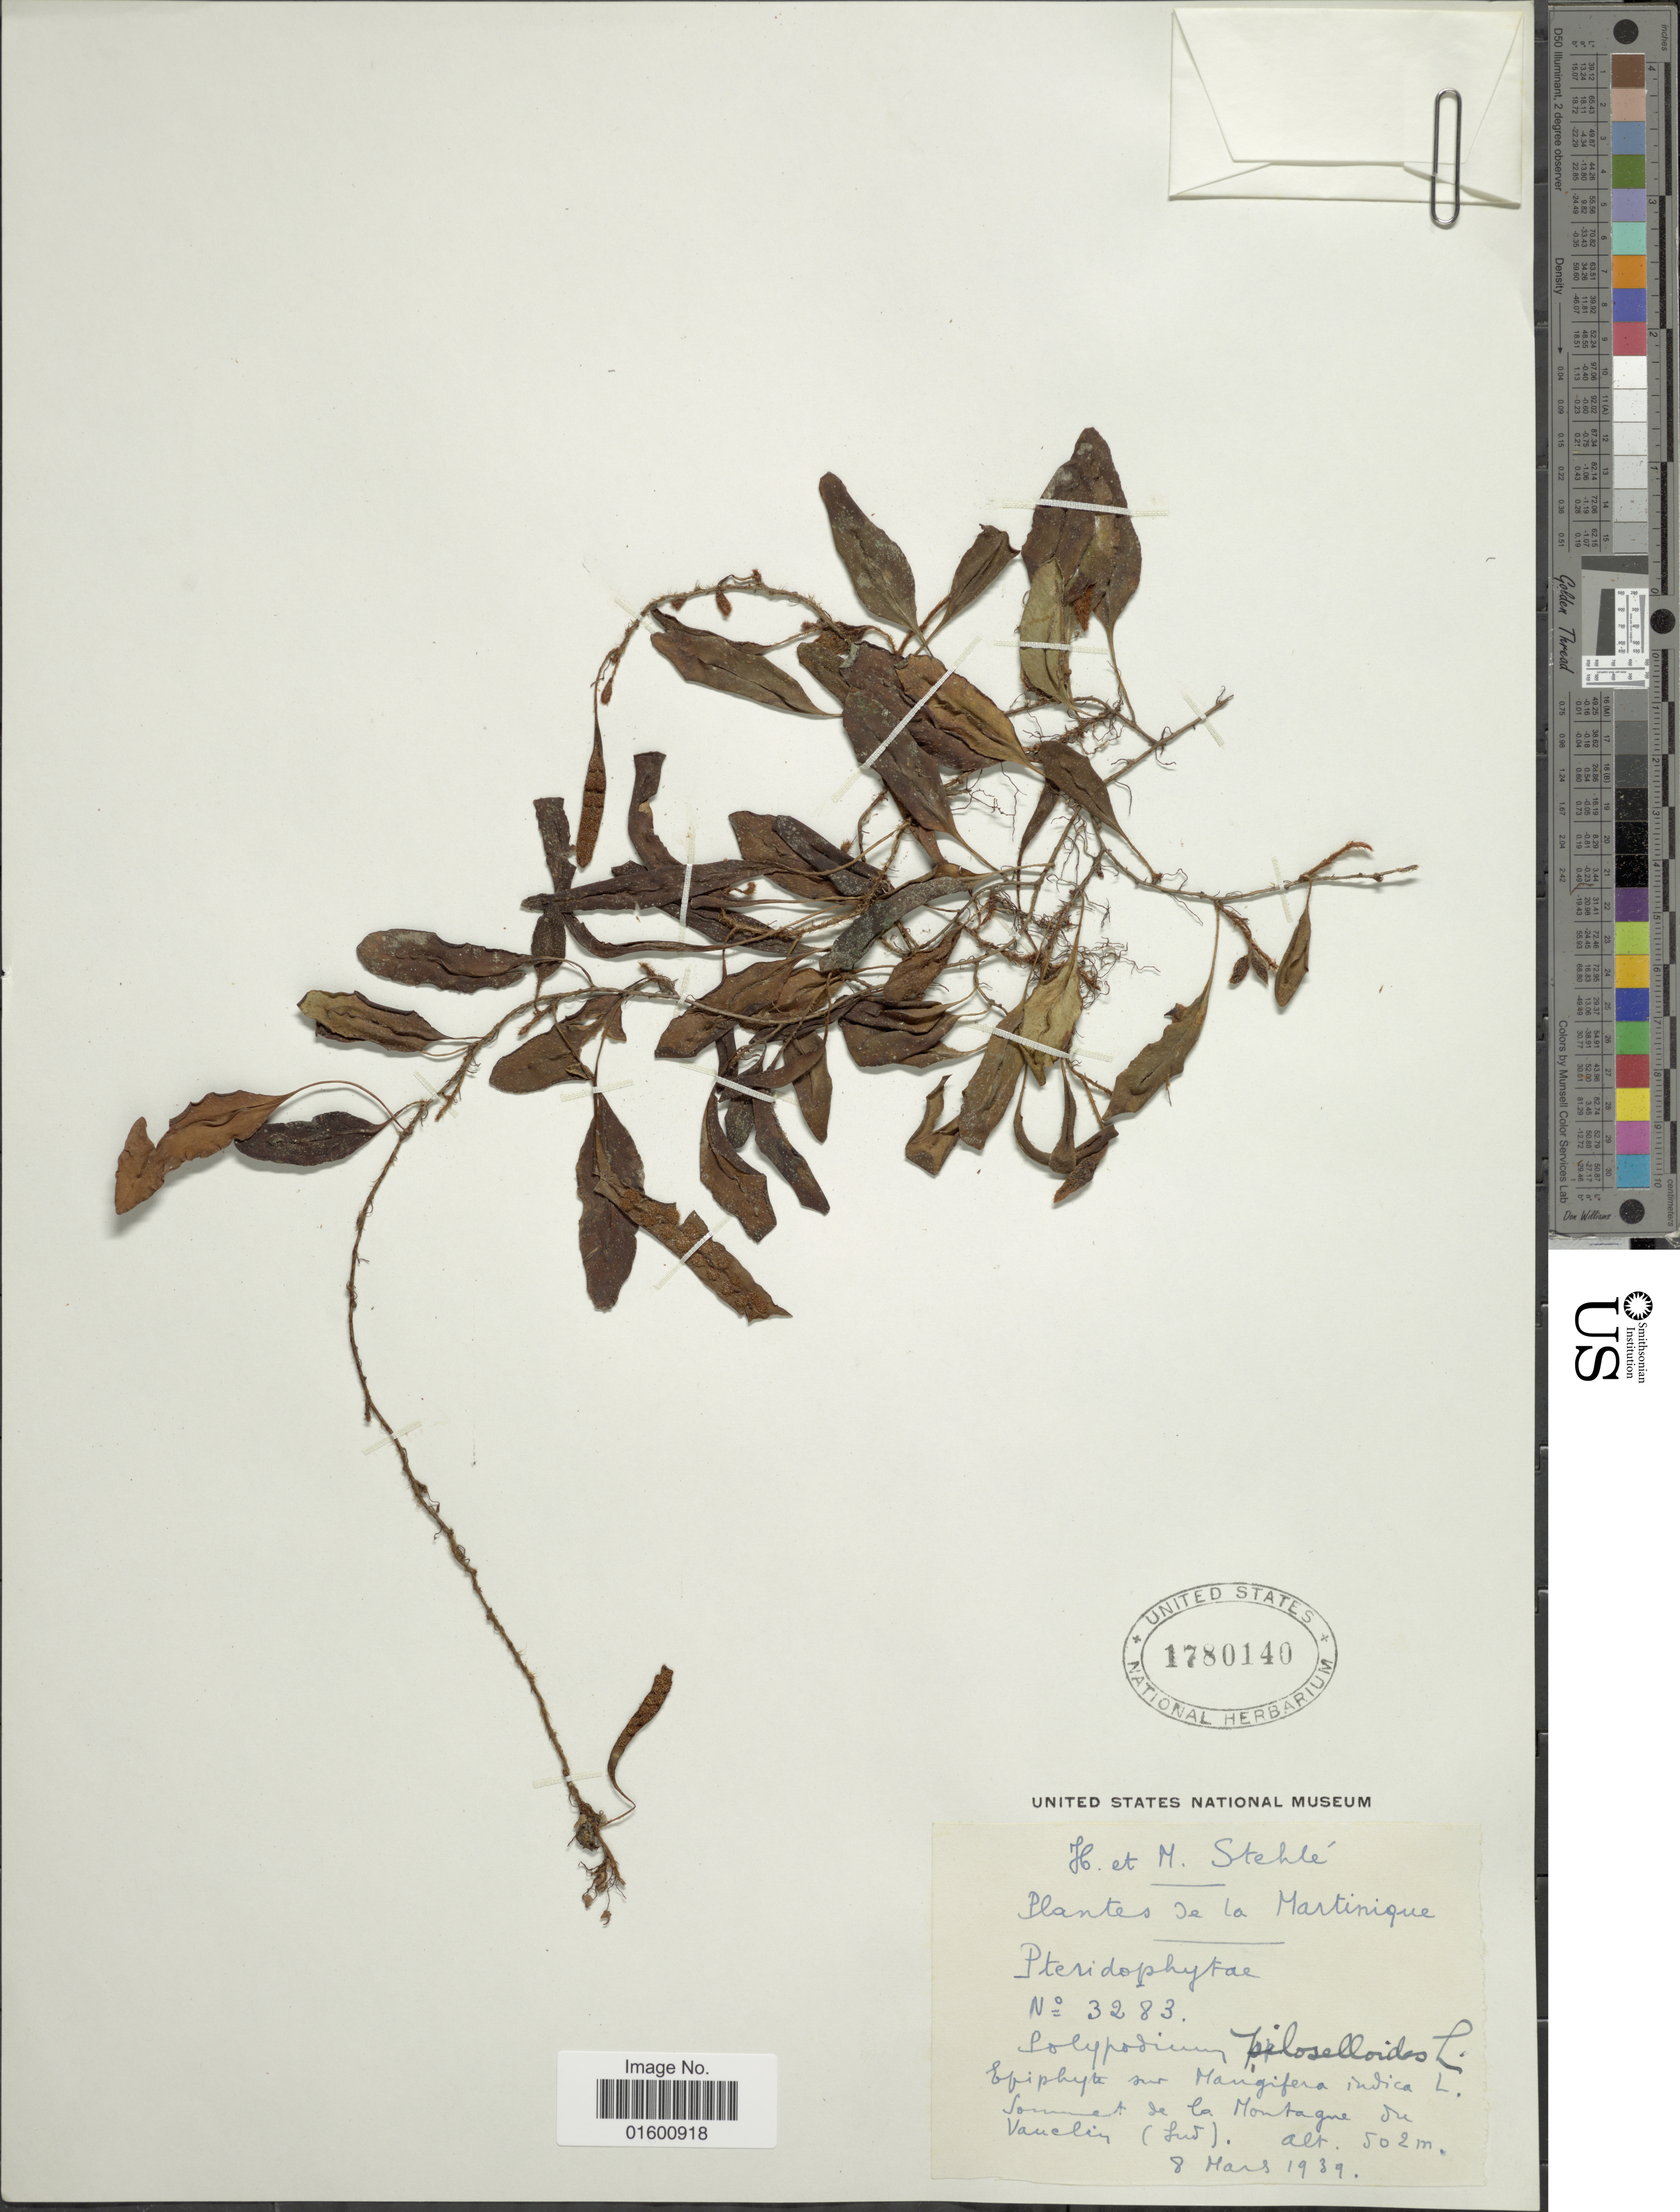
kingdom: Plantae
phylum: Tracheophyta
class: Polypodiopsida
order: Polypodiales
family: Polypodiaceae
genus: Microgramma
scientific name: Microgramma piloselloides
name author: (L.) Copel.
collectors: H. Stehlé & M. Stehlé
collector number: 3283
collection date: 1939-03-08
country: Martinique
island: Martinique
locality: sommet de la Montagne du Vauclin (Sud).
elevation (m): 502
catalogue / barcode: US 1780140